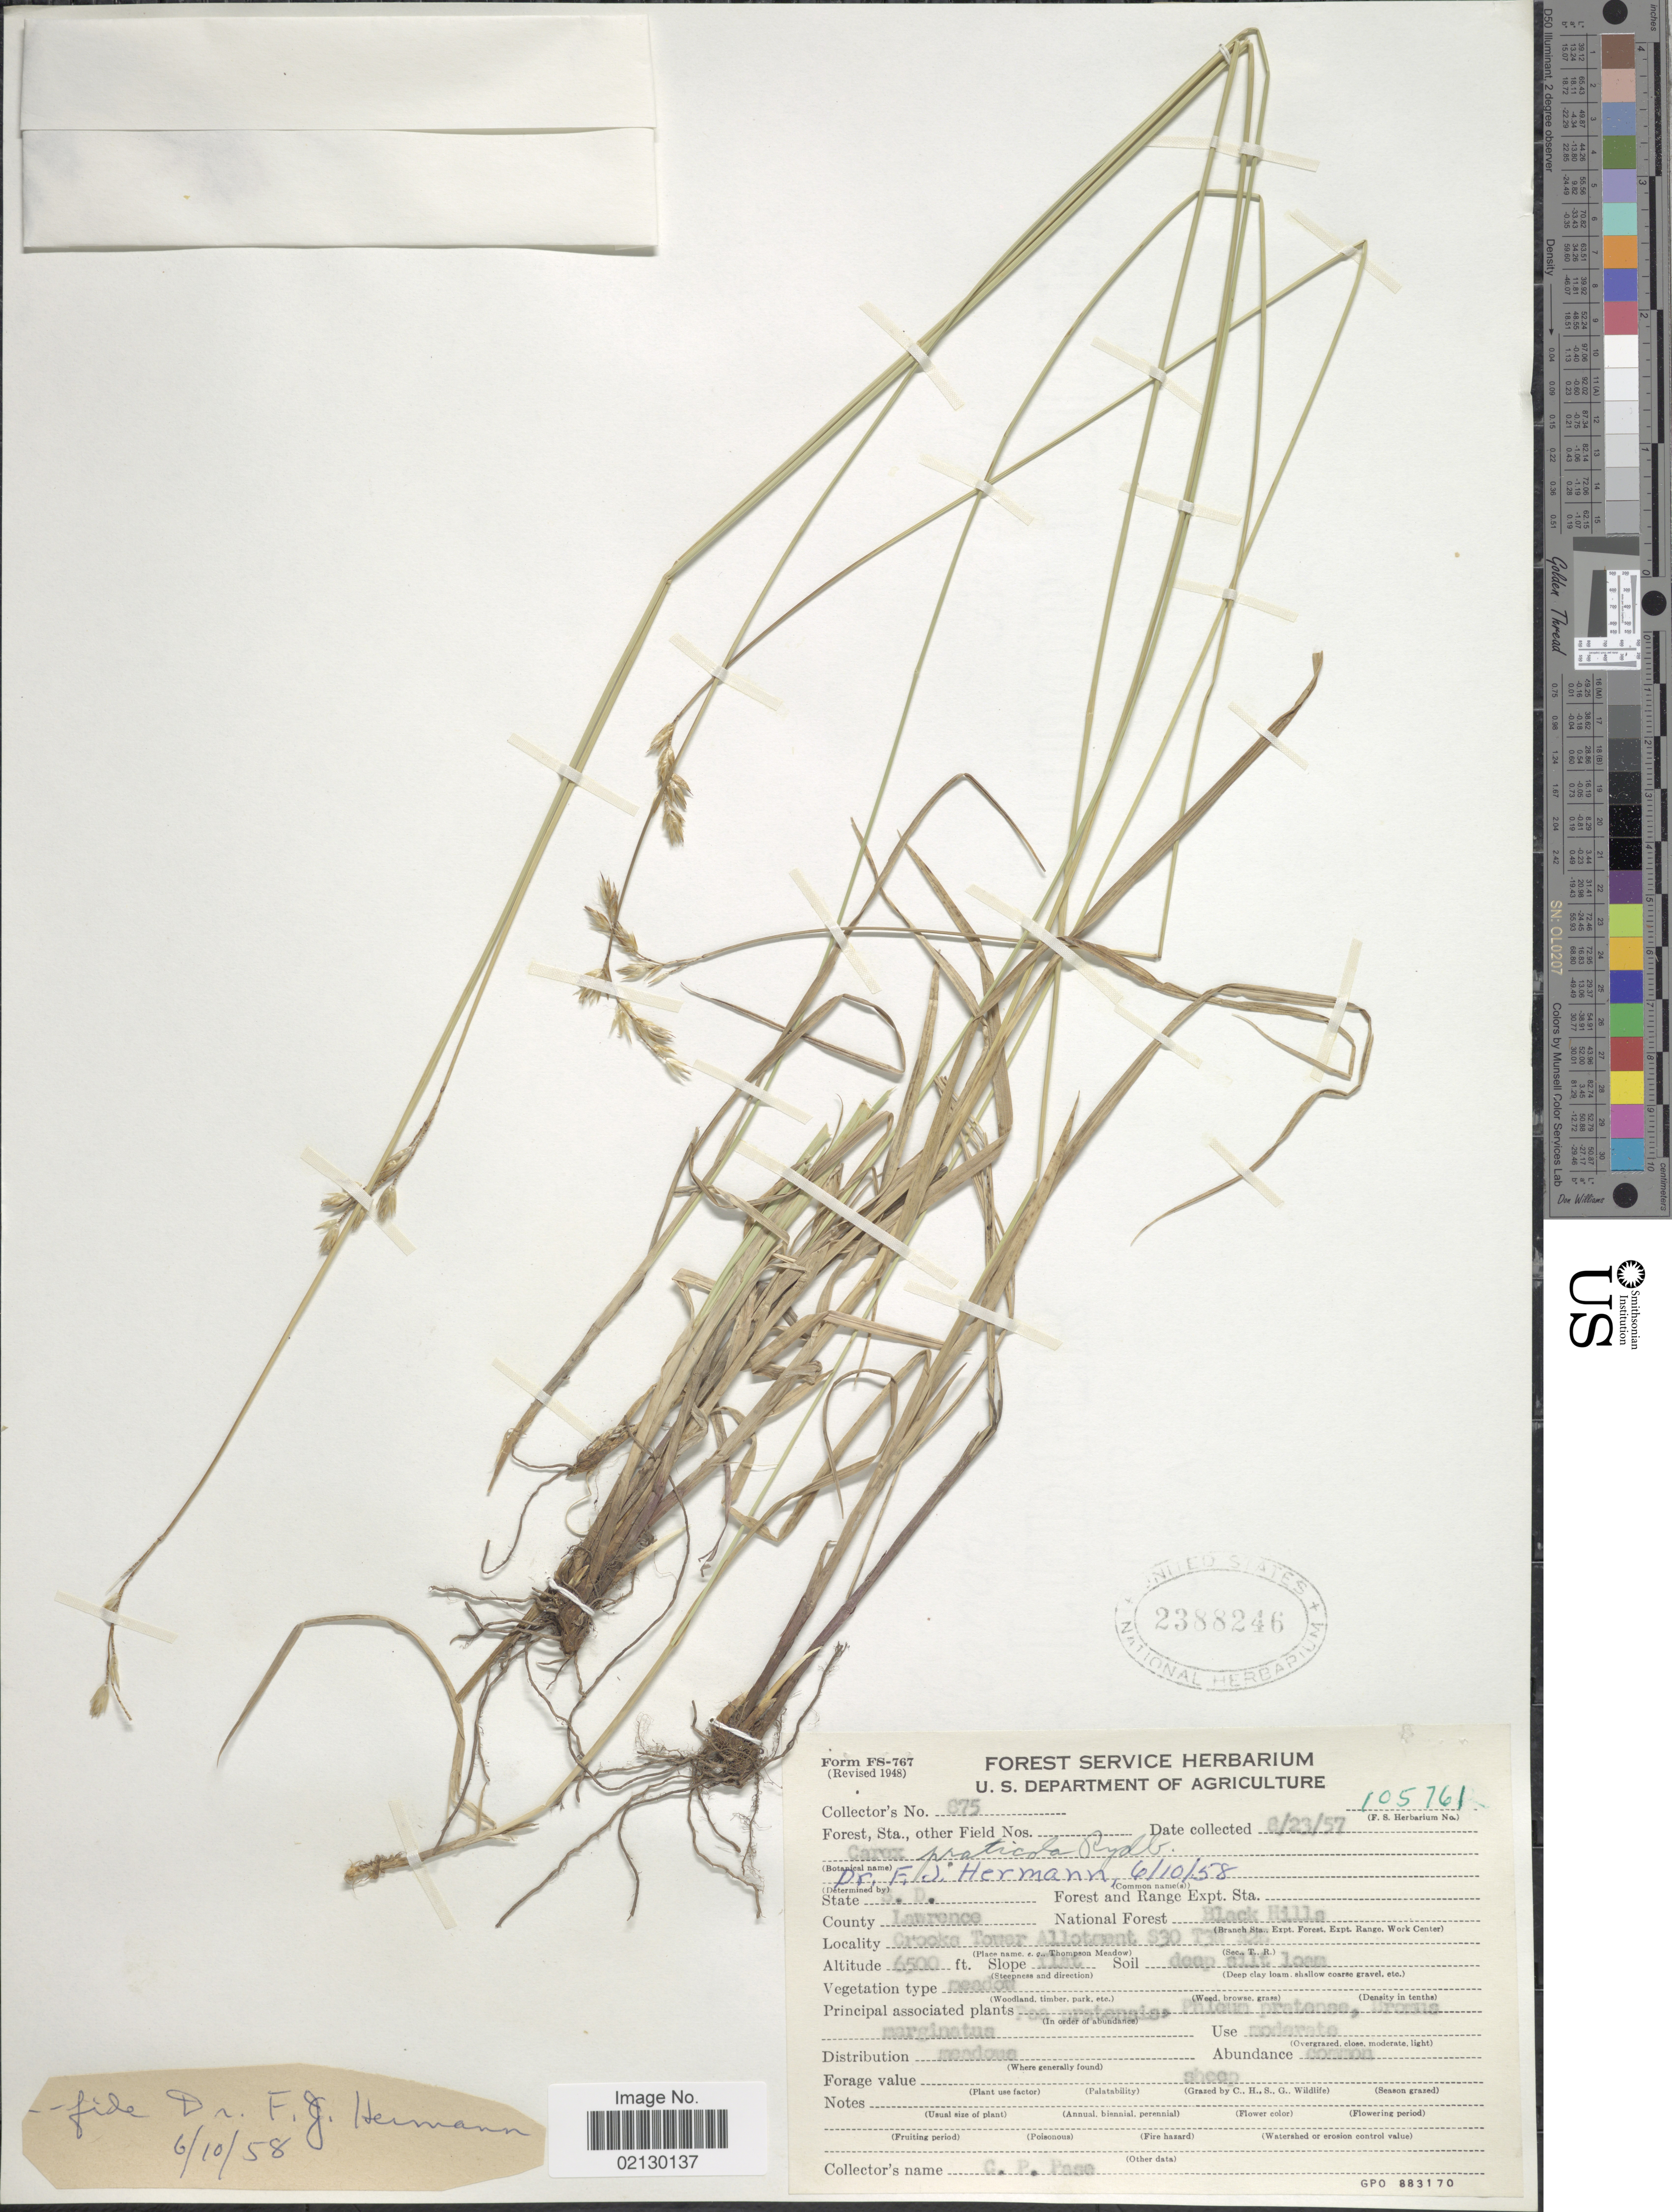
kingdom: Plantae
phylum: Tracheophyta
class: Liliopsida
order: Poales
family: Cyperaceae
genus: Carex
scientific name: Carex praticola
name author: Rydb.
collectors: C. P. Pase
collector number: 875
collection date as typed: Transcribed d/m/y: 23/8/57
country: United States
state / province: South Dakota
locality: County Lawrence, National Forest Black Hills, Crooks Tower Allotment S30 T3N R2E.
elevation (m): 1981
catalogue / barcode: US 2388246